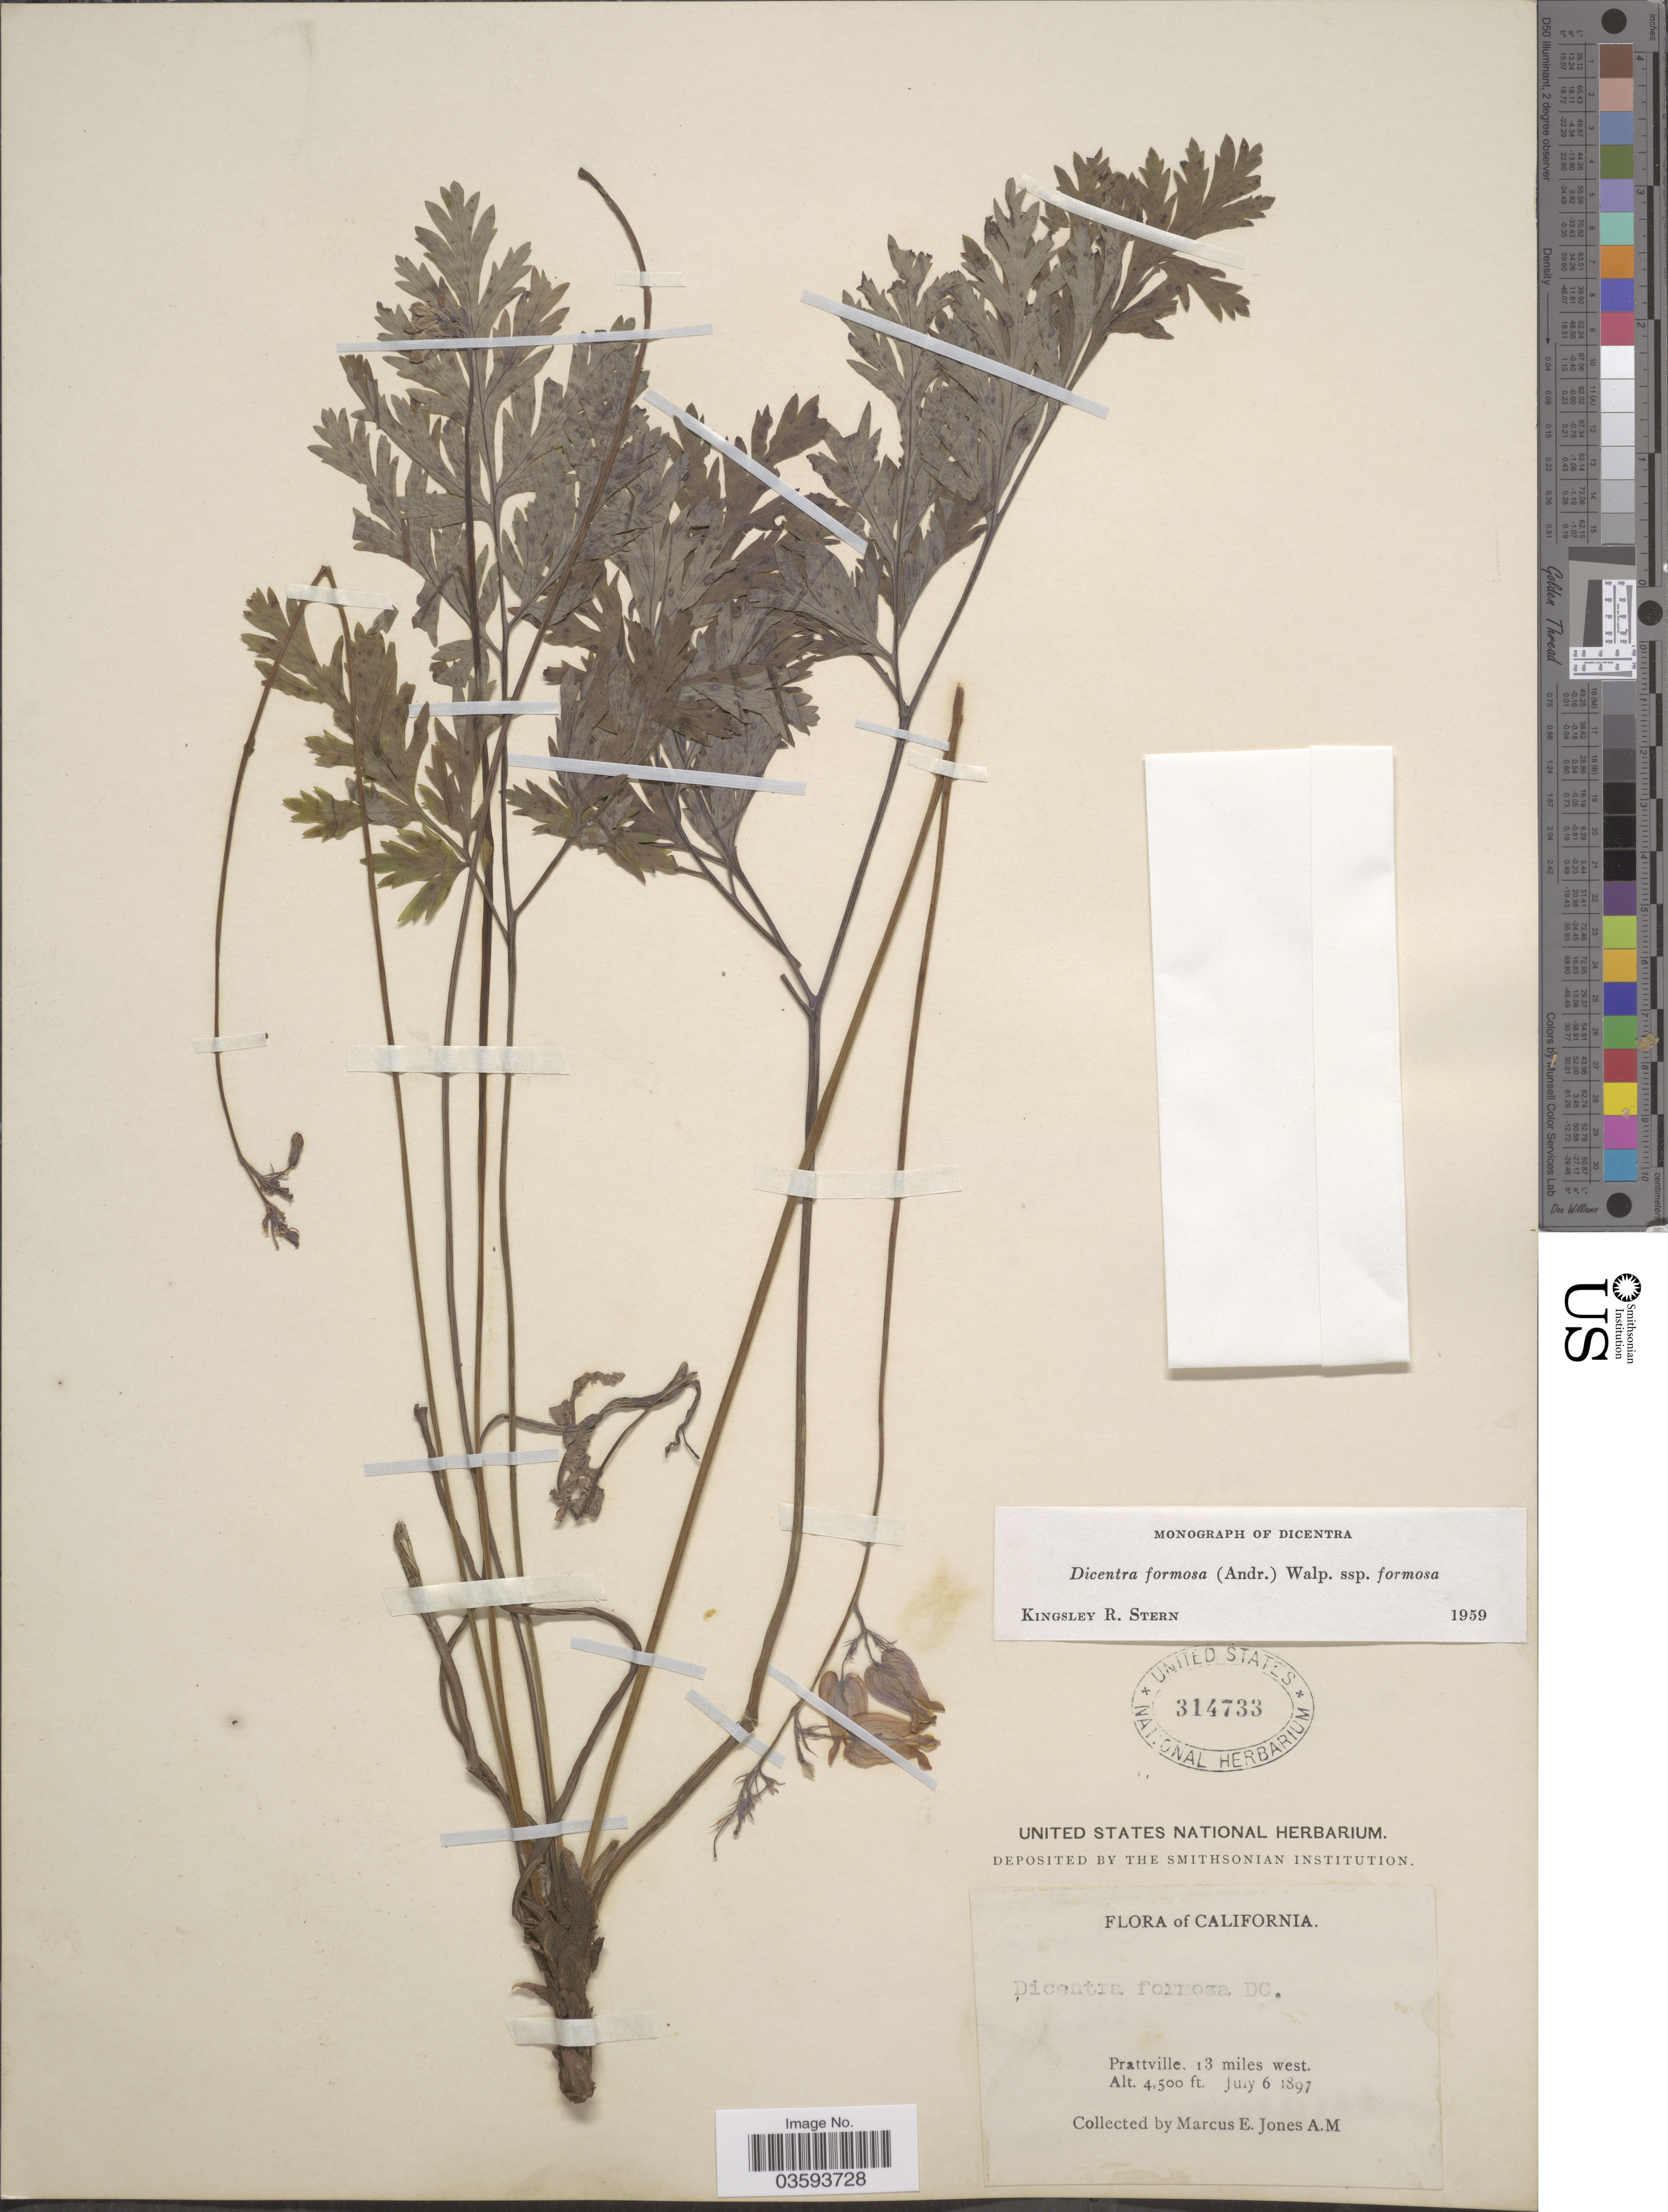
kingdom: Plantae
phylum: Tracheophyta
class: Magnoliopsida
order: Ranunculales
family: Papaveraceae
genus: Dicentra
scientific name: Dicentra formosa subsp. formosa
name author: (Haw.) Walp.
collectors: M. E. Jones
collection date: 1897-07-06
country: United States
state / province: California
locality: Prattville, 13 miles west.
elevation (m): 1372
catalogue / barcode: US 314733